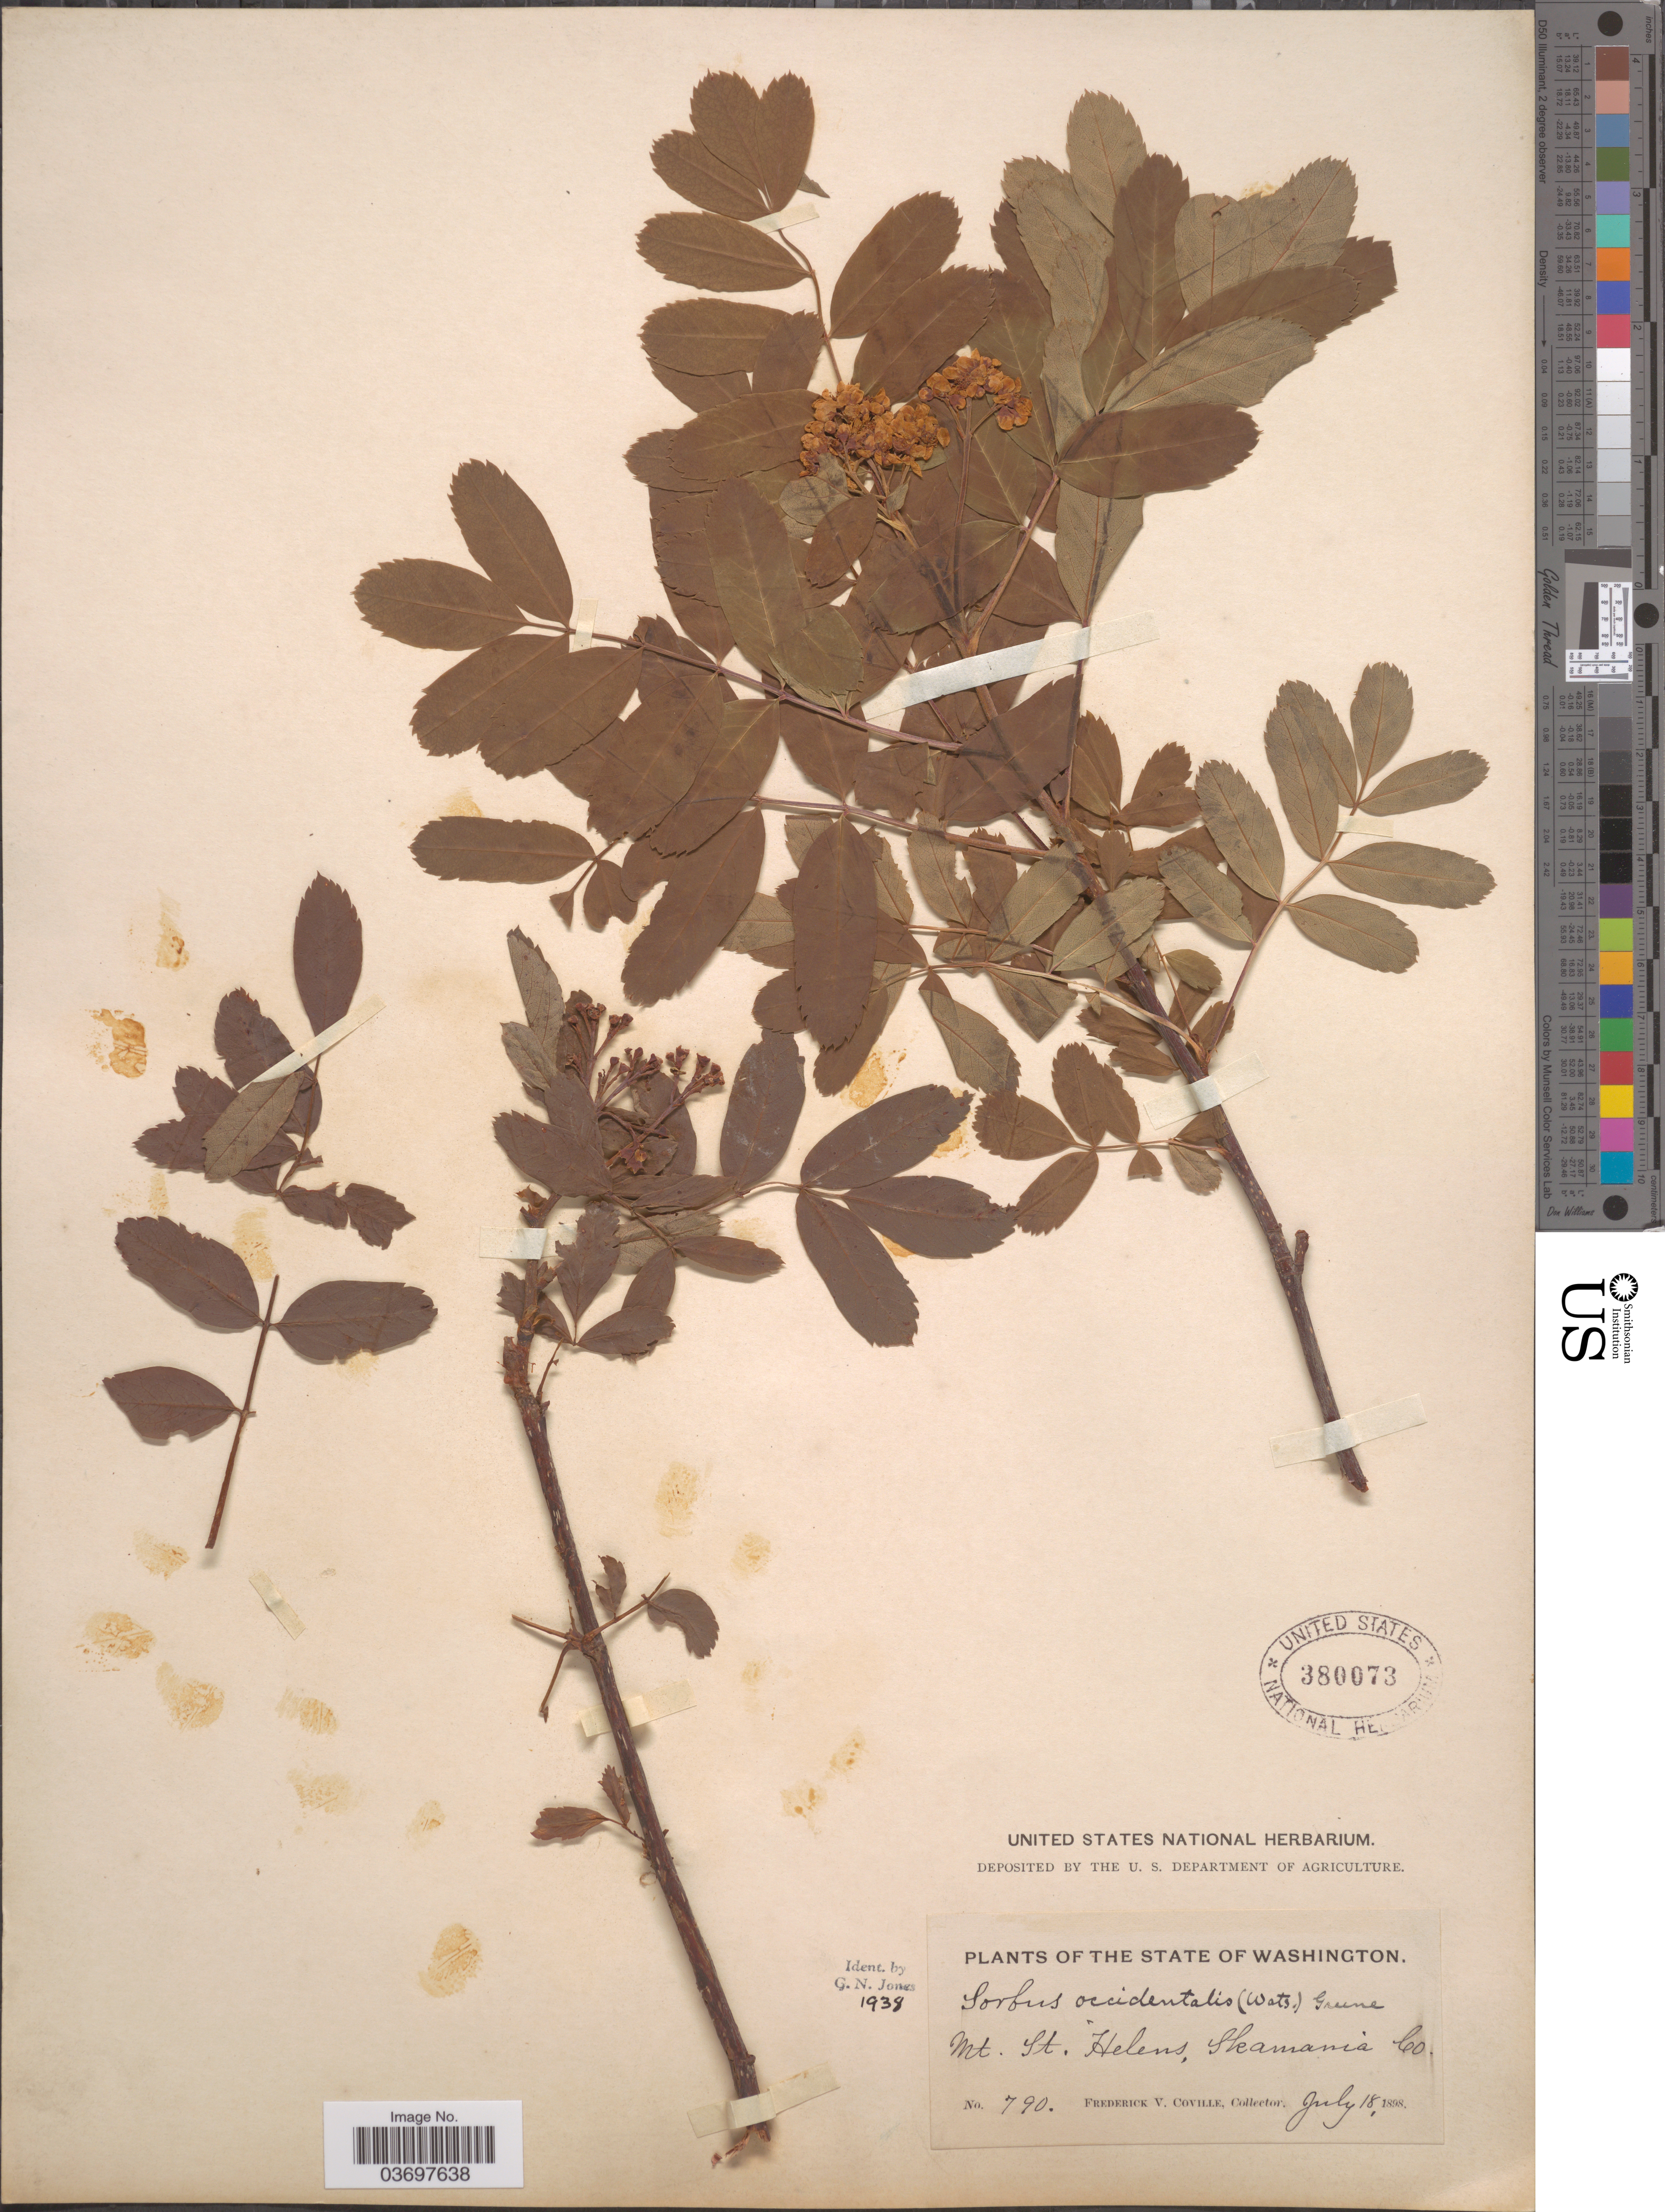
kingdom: Plantae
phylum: Tracheophyta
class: Magnoliopsida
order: Rosales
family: Rosaceae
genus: Sorbus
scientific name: Sorbus pumila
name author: Raf.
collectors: F. V. Coville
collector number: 790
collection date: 1898-07-18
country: United States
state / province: Washington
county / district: Skamania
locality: Mt. St. Helens, Skamania Co.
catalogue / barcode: US 380073